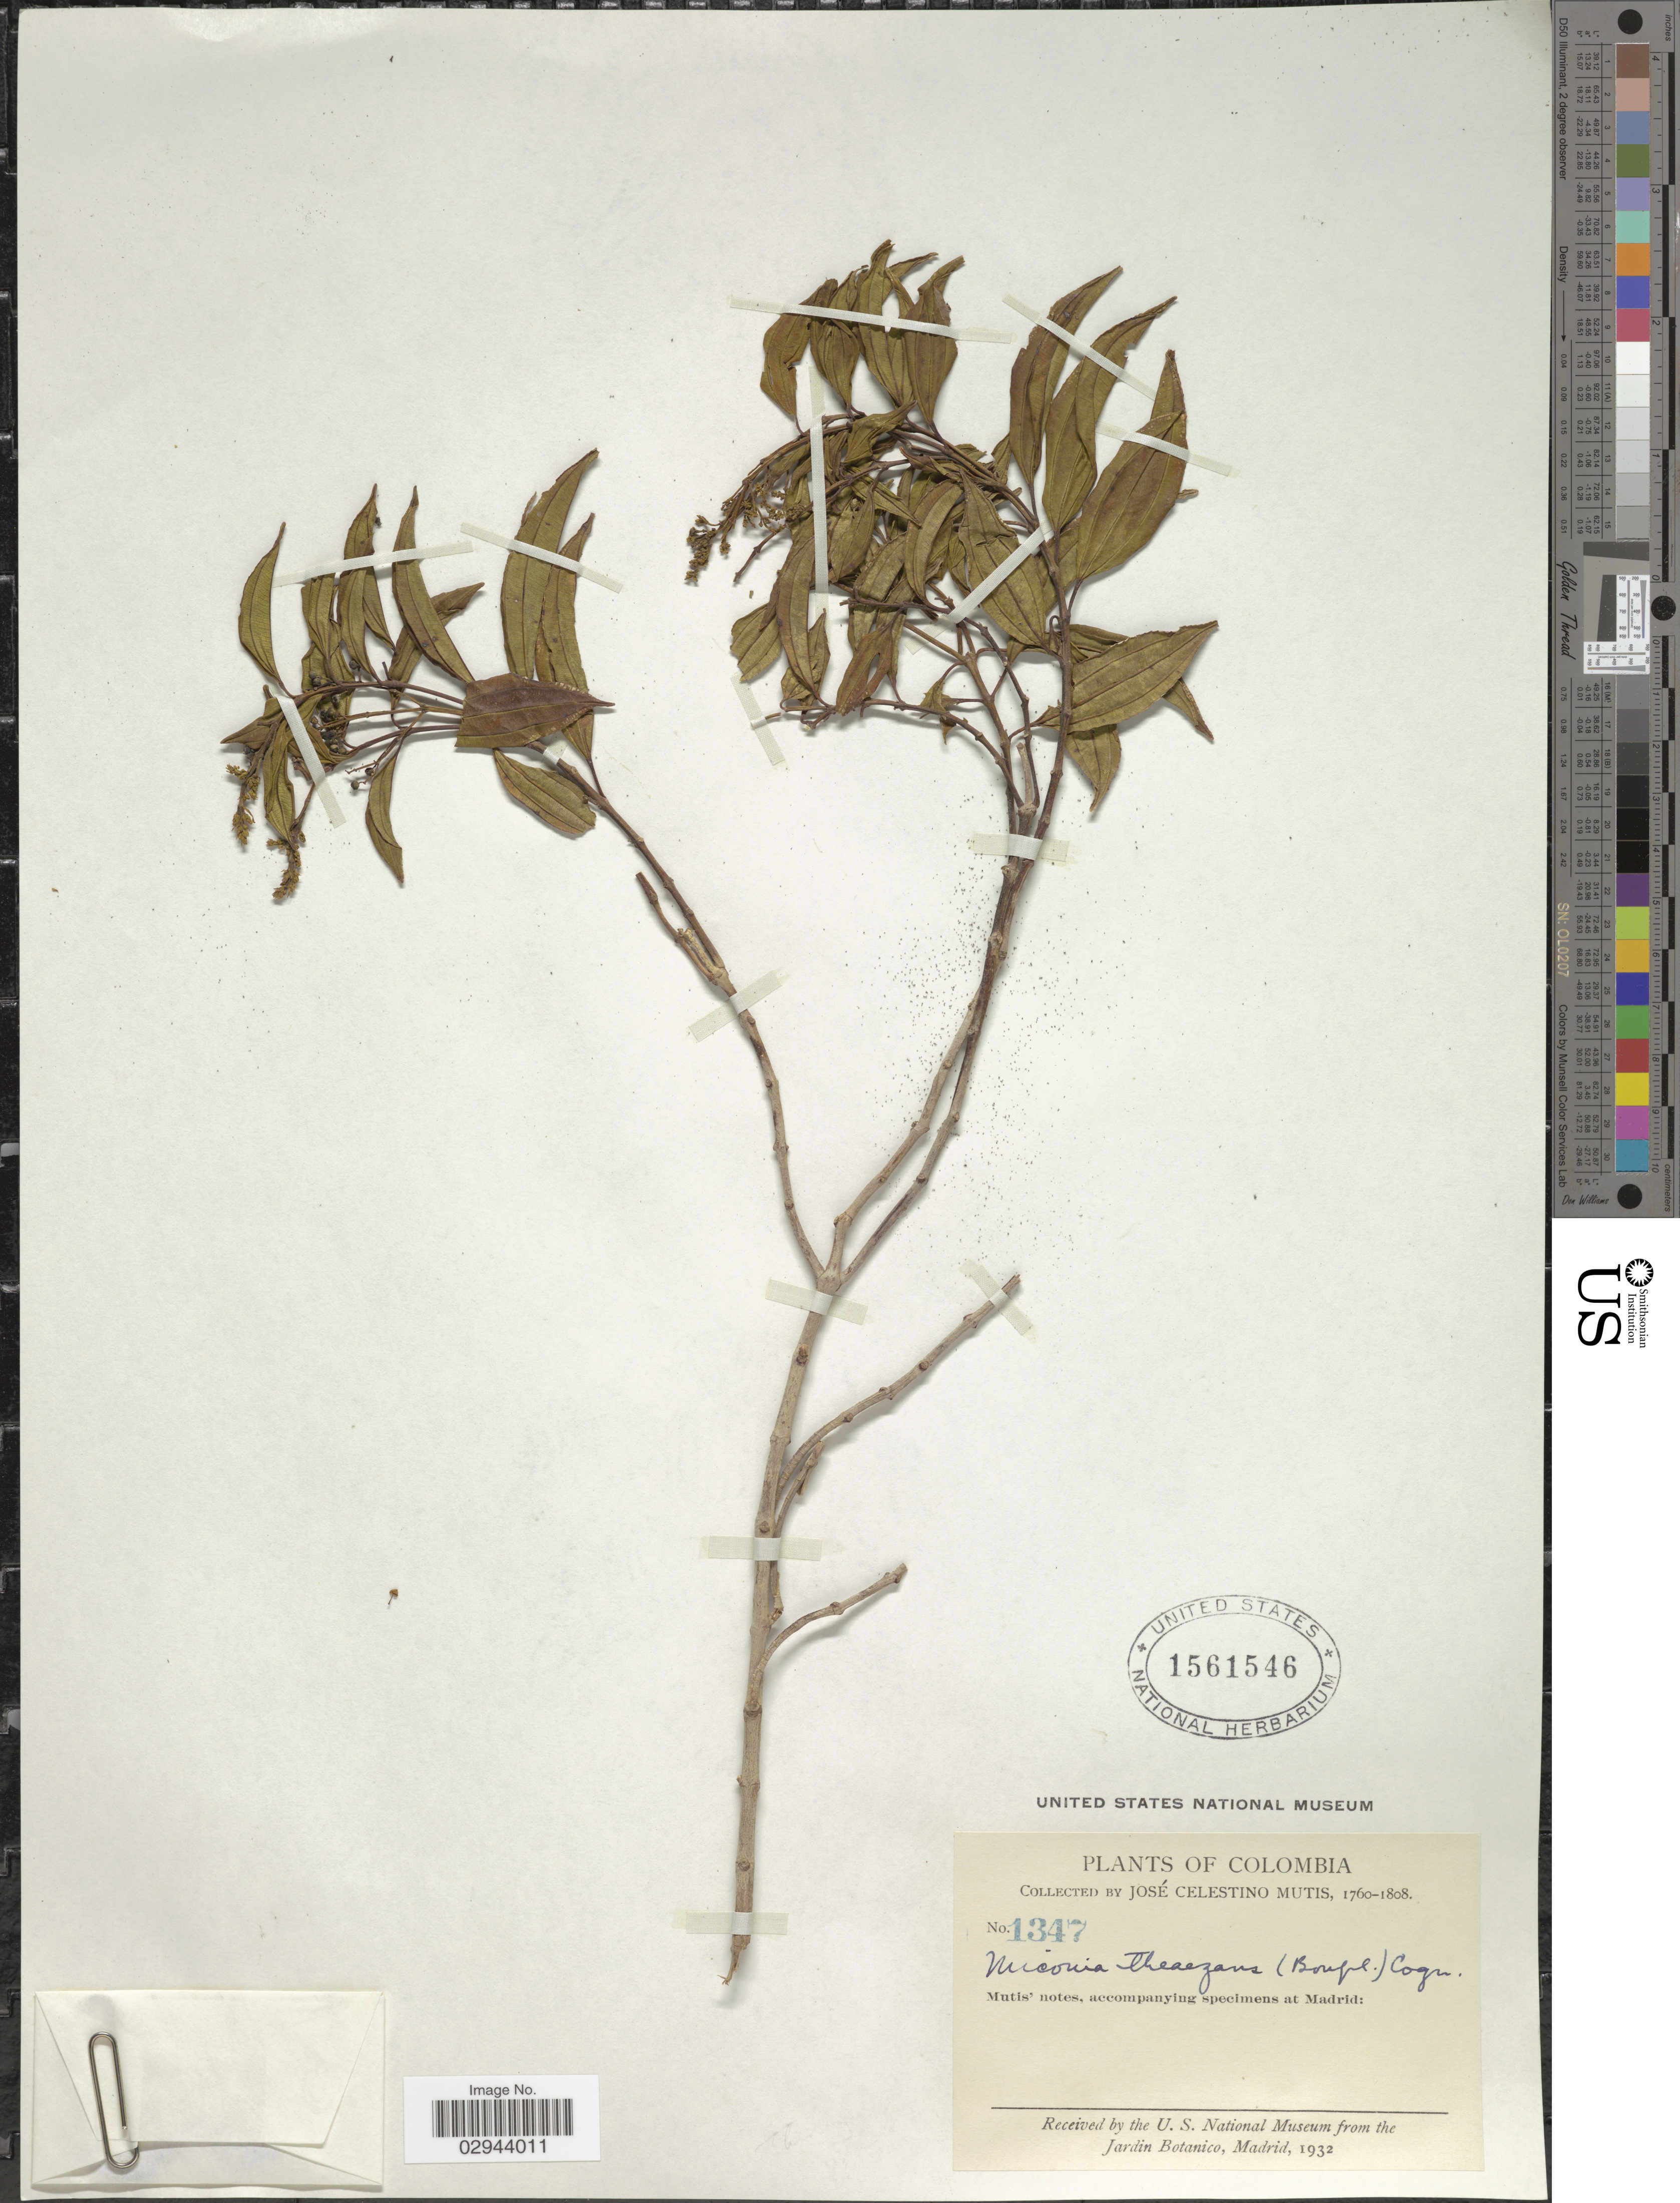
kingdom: Plantae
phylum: Tracheophyta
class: Magnoliopsida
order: Myrtales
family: Melastomataceae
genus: Miconia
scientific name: Miconia theizans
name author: (Bonpl.) Cogn.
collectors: J. C. B. Mutis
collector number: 1347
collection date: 1760/1808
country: Colombia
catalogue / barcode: US 1561546